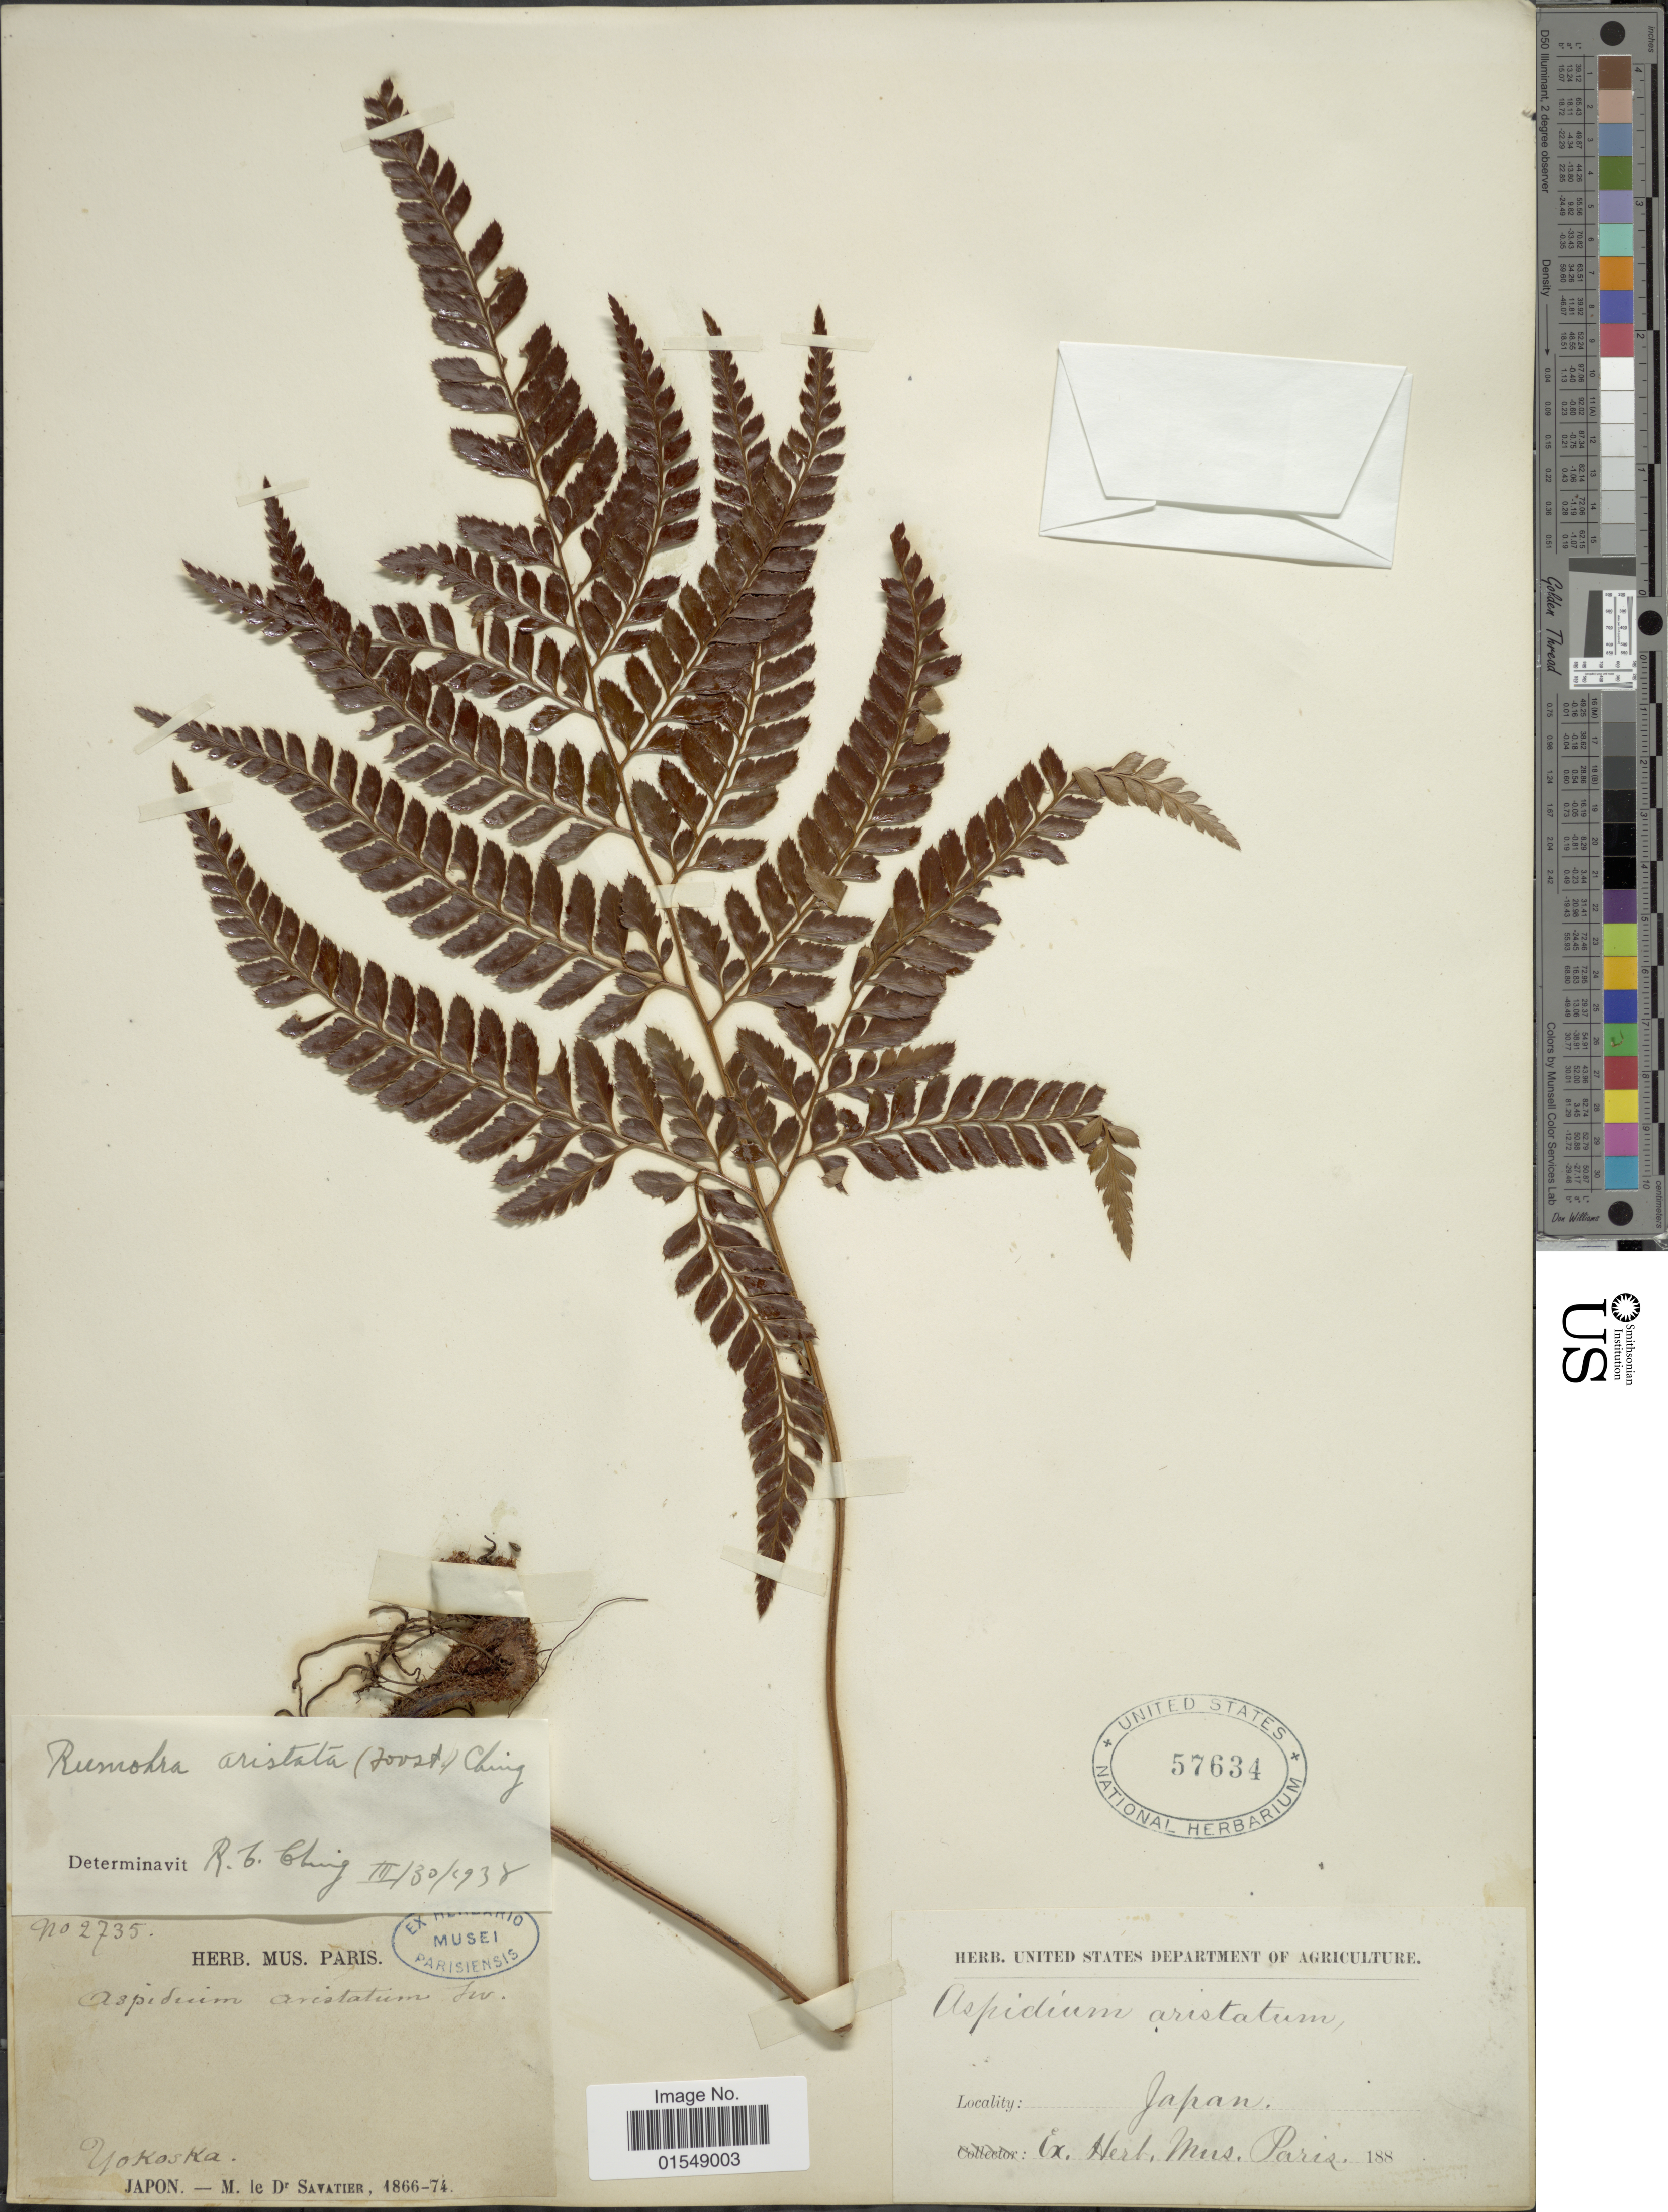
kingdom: Plantae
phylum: Tracheophyta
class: Polypodiopsida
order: Polypodiales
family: Dryopteridaceae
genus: Arachniodes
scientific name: Arachniodes aristata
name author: (G. Forst.) Tindale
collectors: M. Savatier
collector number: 2735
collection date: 1866/1874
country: Japan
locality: Yokoska, Japan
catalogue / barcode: US 57634